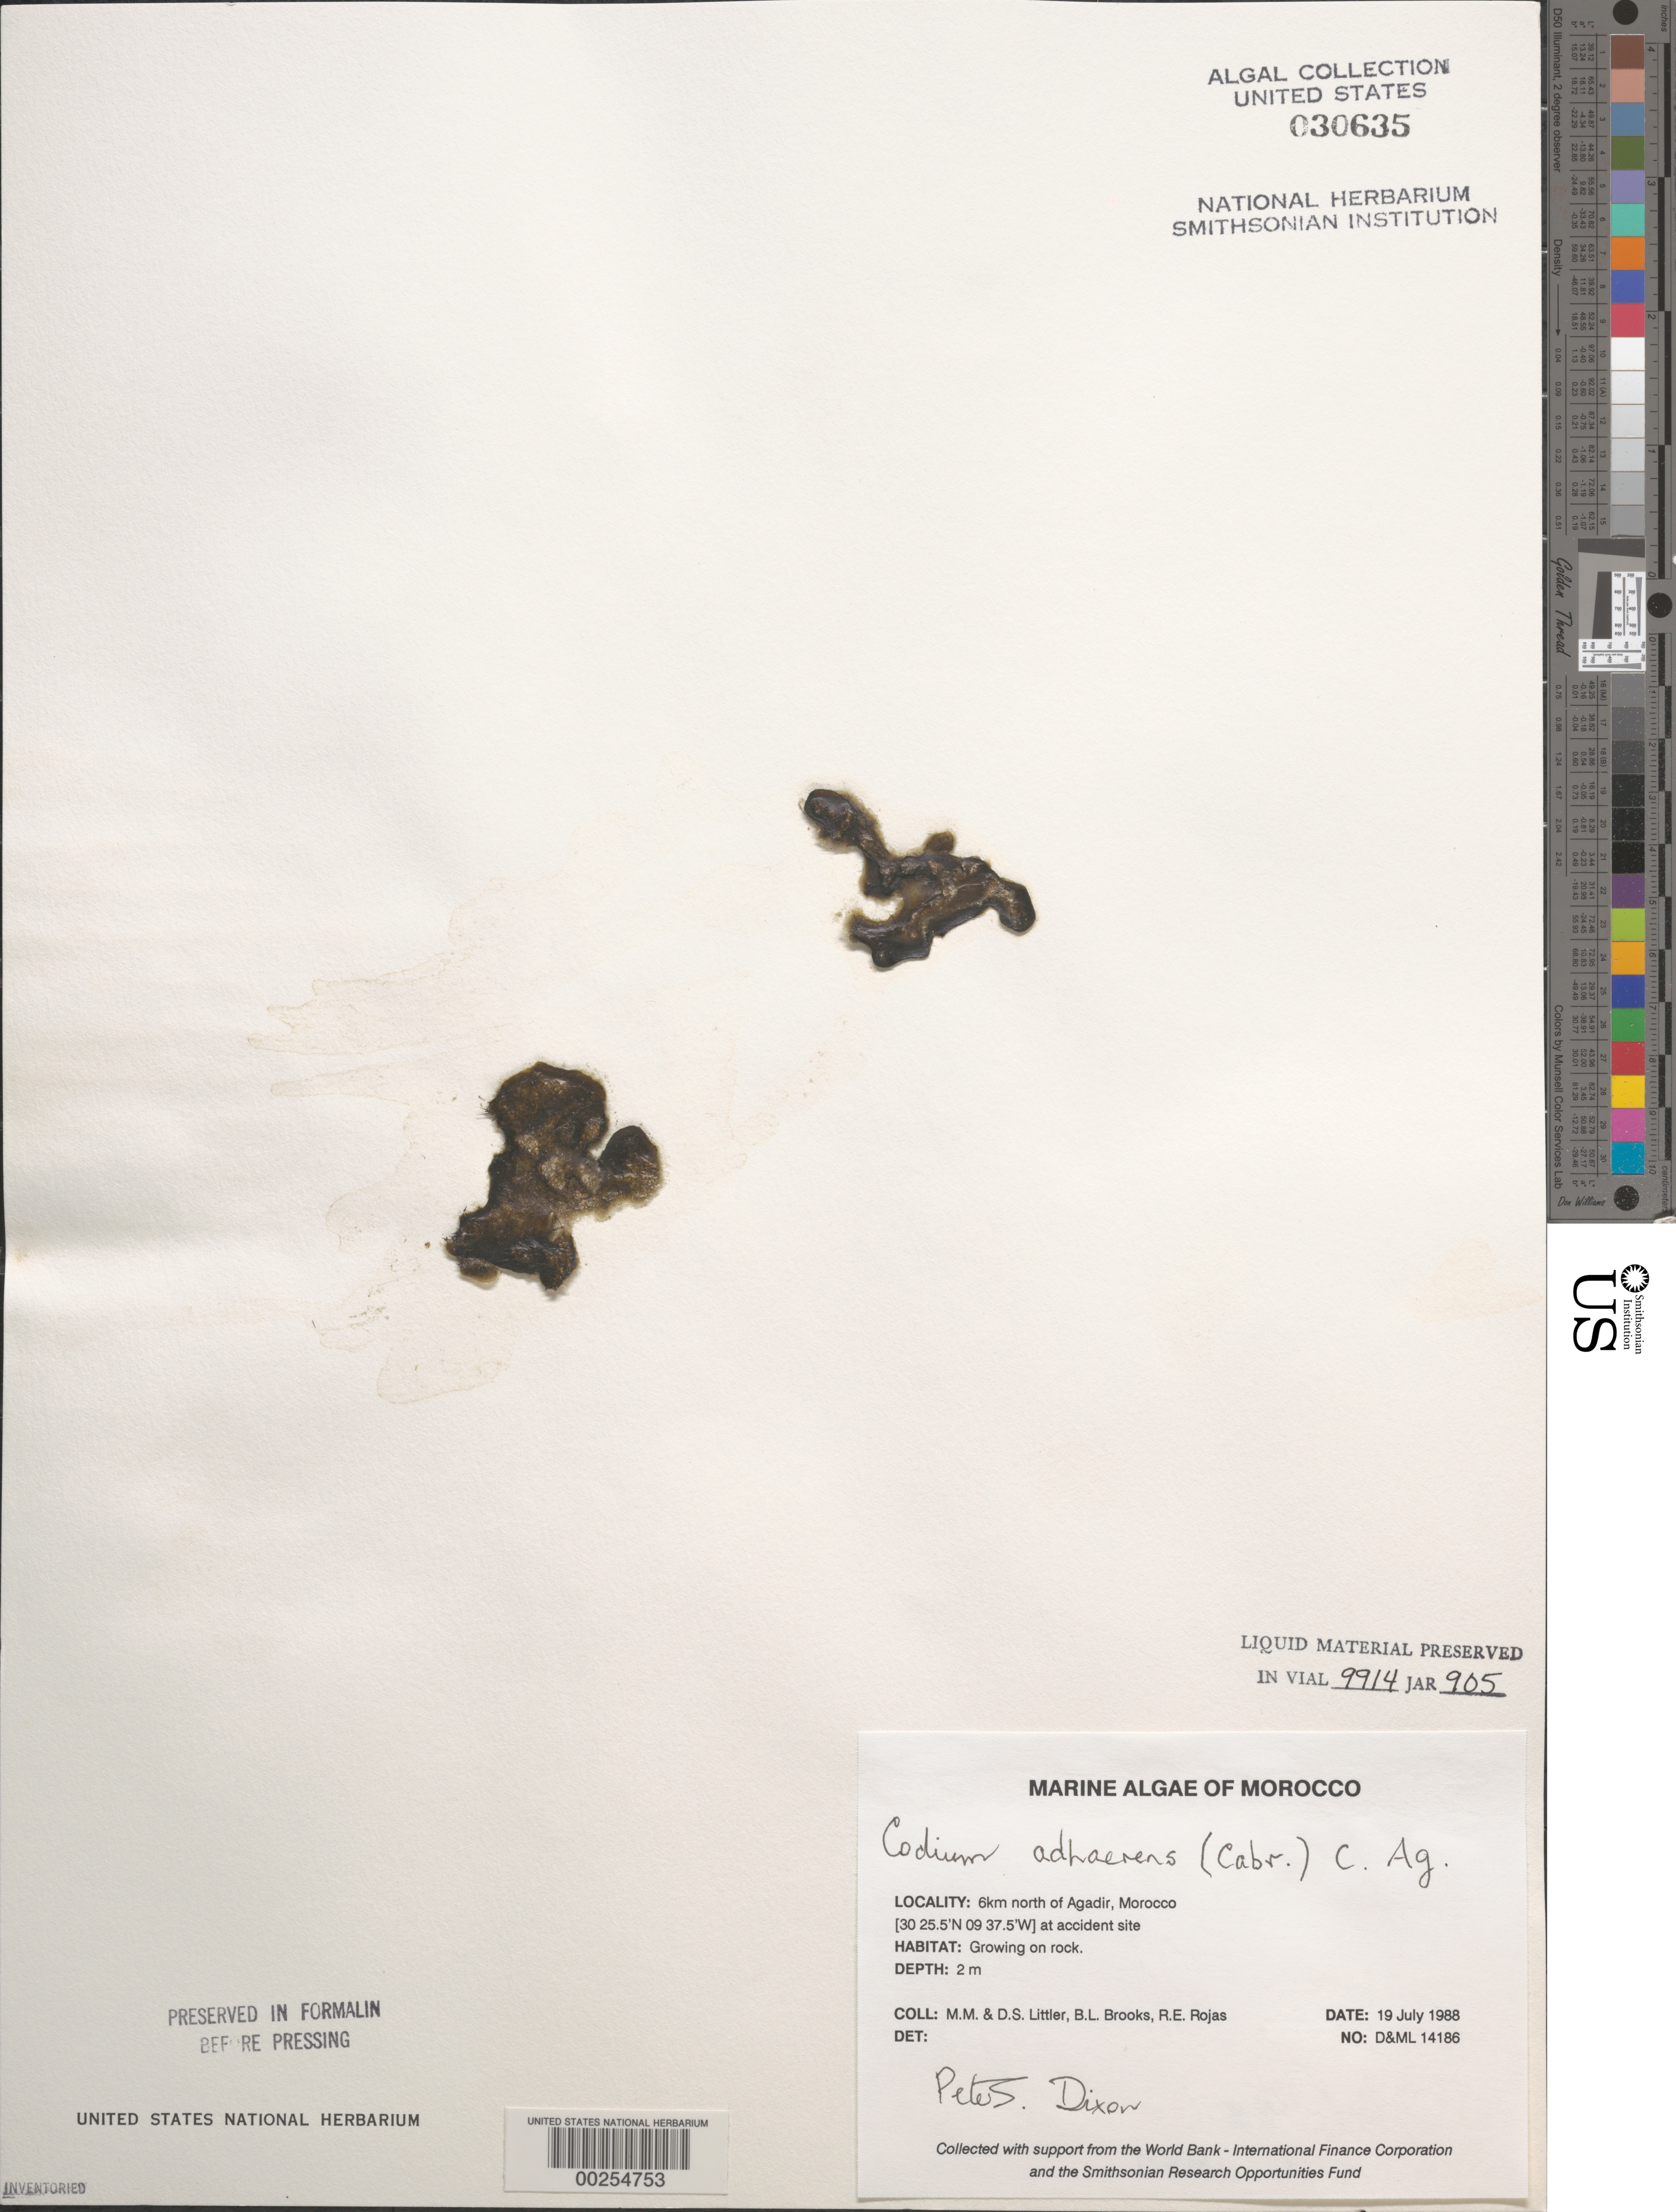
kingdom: Plantae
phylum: Chlorophyta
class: Ulvophyceae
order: Bryopsidales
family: Codiaceae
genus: Codium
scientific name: Codium adhaerens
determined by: Dixon, P. S.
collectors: M. M. Littler, D. S. Littler, B. Brooks & R. Rojas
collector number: D&ML 14186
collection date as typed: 19 Jul 1988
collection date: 1988-07-19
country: Morocco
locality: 6 km north of Agadir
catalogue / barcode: US 30635